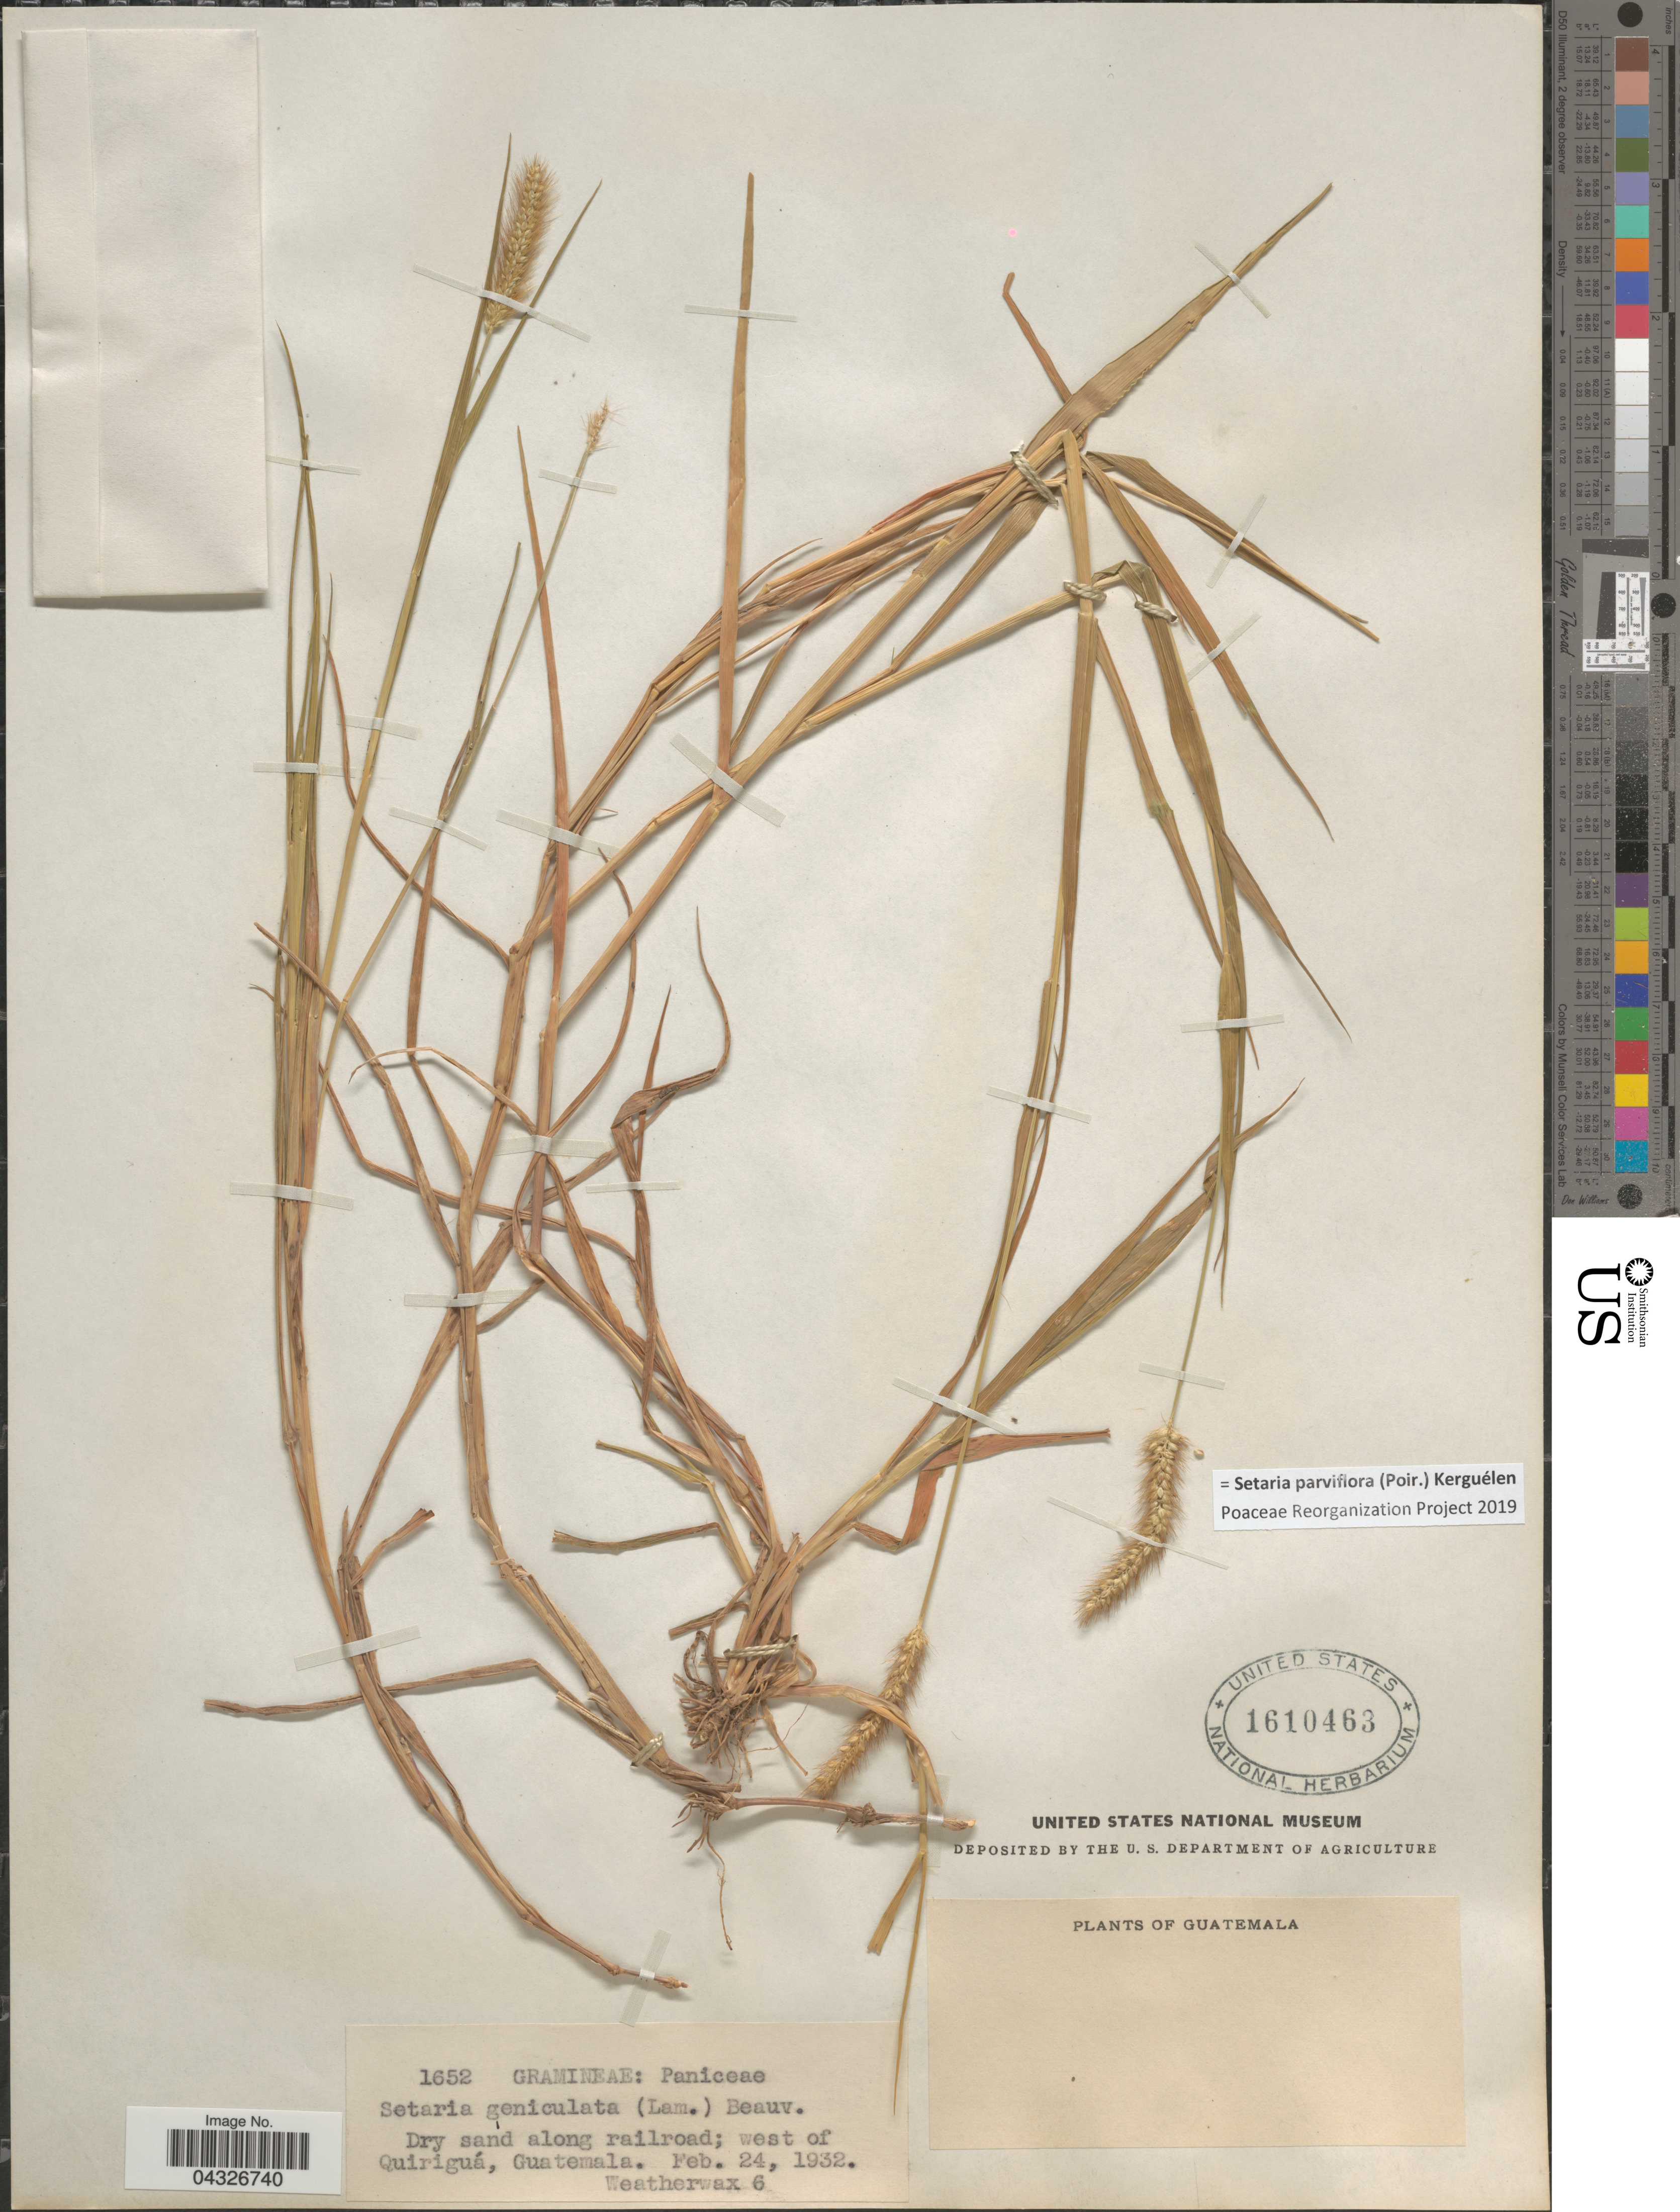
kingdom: Plantae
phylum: Tracheophyta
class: Liliopsida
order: Poales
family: Poaceae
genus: Setaria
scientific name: Setaria parviflora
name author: (Poir.) Kerguélen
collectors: -. Weatherwax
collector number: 6/1652?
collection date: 1932-02-24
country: Guatemala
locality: Along railroad; west of Quiriguá.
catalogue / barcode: US 1610463